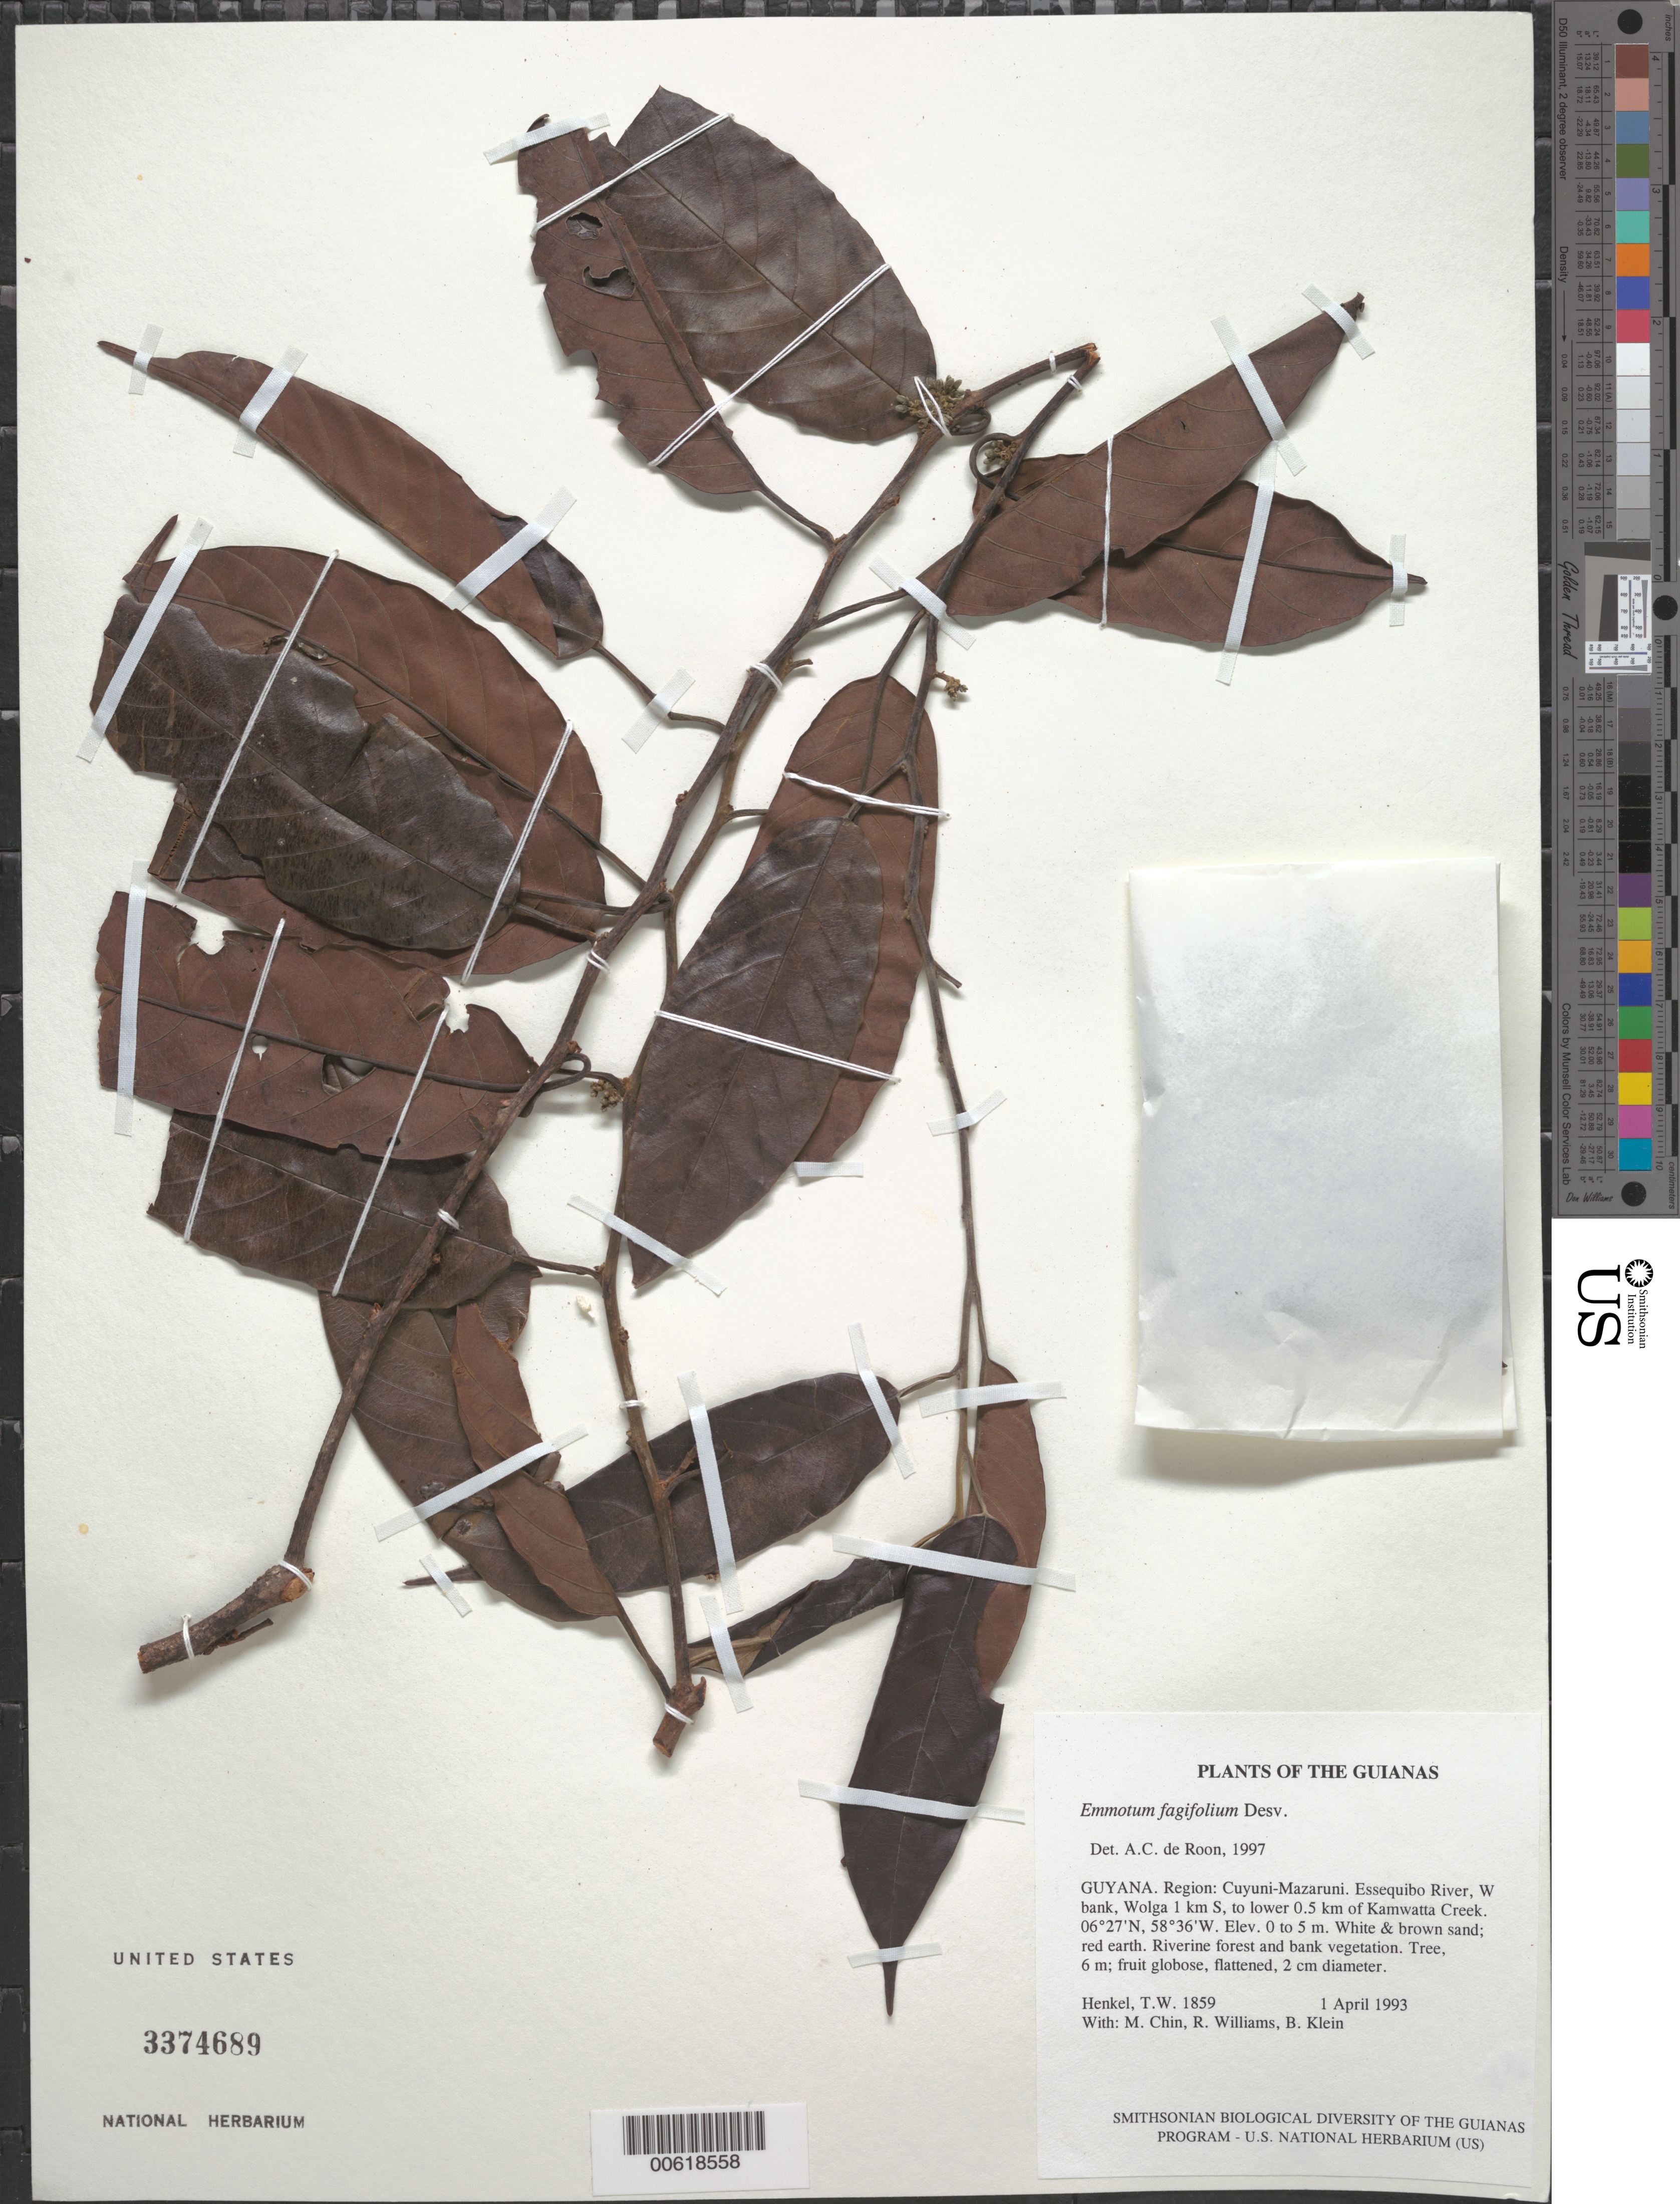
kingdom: Plantae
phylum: Tracheophyta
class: Magnoliopsida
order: Metteniusales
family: Metteniusaceae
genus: Emmotum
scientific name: Emmotum fagifolium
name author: Desv. ex Ham.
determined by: de Roon, A. C.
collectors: T. Henkel, M. Chin, R. Williams & B. Klein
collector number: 1859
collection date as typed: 1 April 1993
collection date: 1993-04-01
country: Guyana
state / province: Cuyuni-Mazaruni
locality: Essequibo River, W bank, Wolga 1 km S, to lower 0.5 km of Kamwatta Creek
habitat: White & brown sand; red earth. Riverine forest and bank vegetation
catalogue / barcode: US 3374689